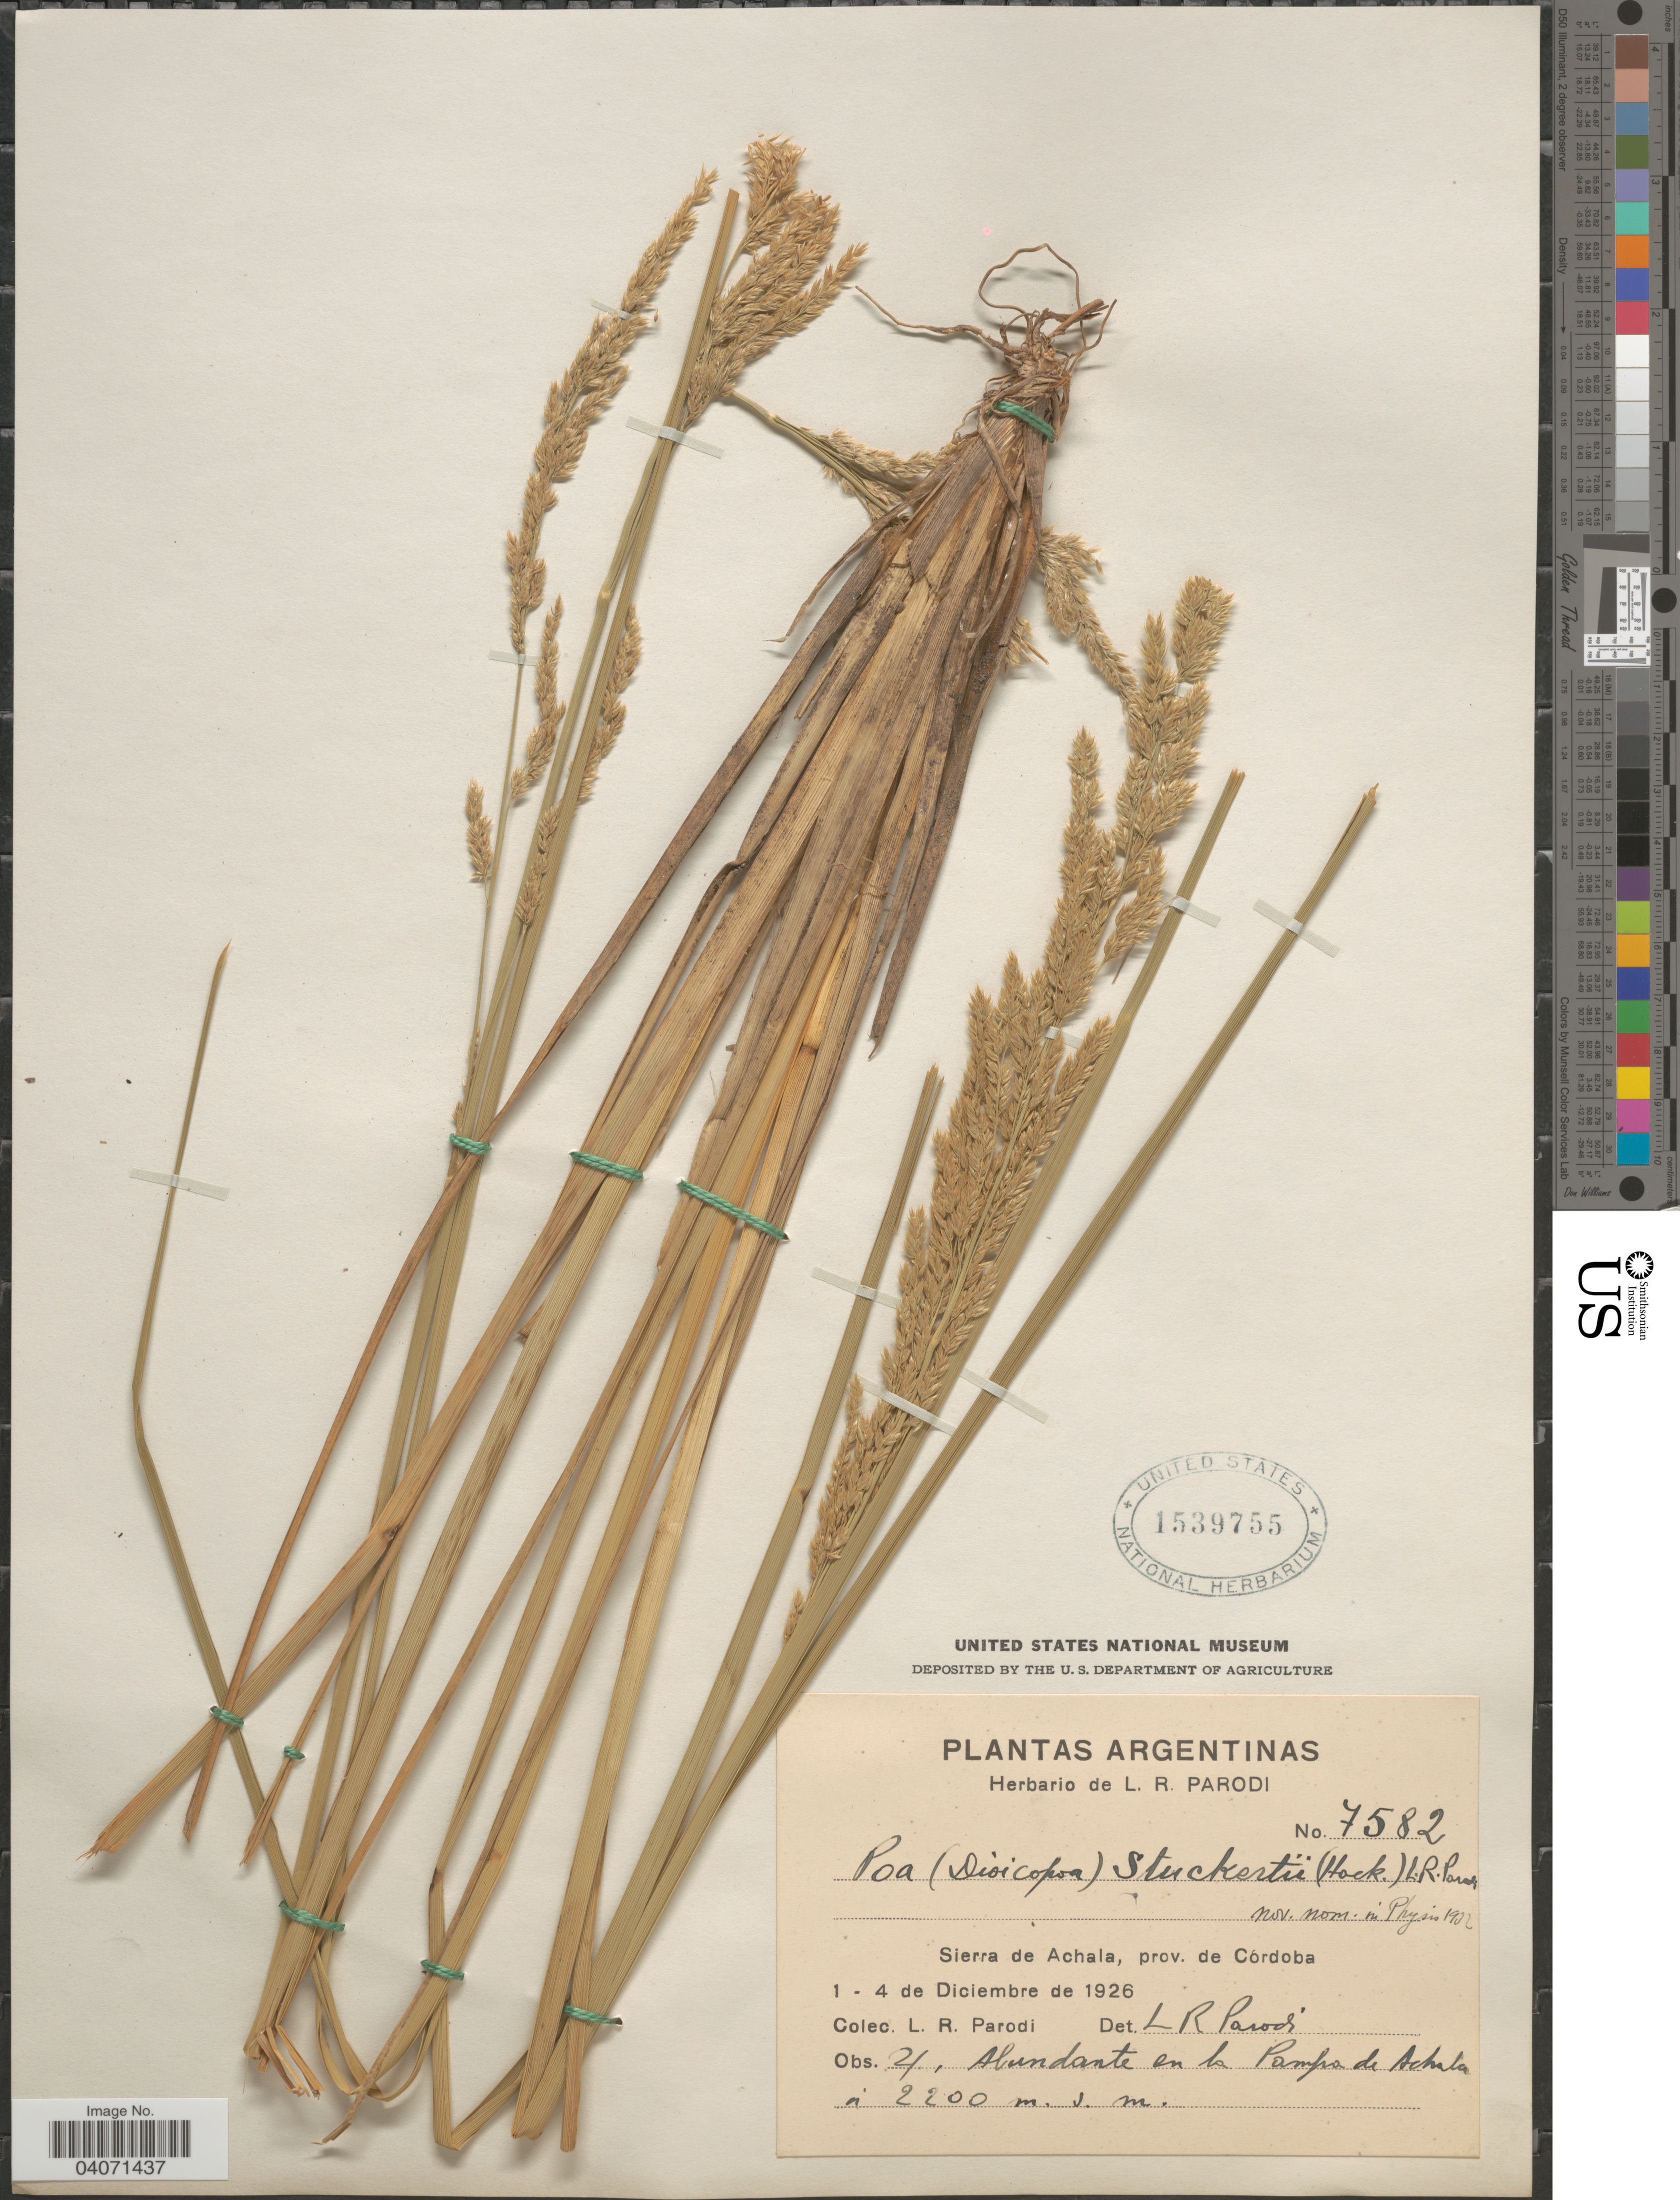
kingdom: Plantae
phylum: Tracheophyta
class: Liliopsida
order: Poales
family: Poaceae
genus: Poa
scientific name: Poa stuckertii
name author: (Hack.) Parodi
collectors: L. R. Parodi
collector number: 7582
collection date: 1926-12-01/1926-12-04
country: Argentina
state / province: Cordoba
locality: Sierra de Achala.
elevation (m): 2200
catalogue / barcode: US 1539755